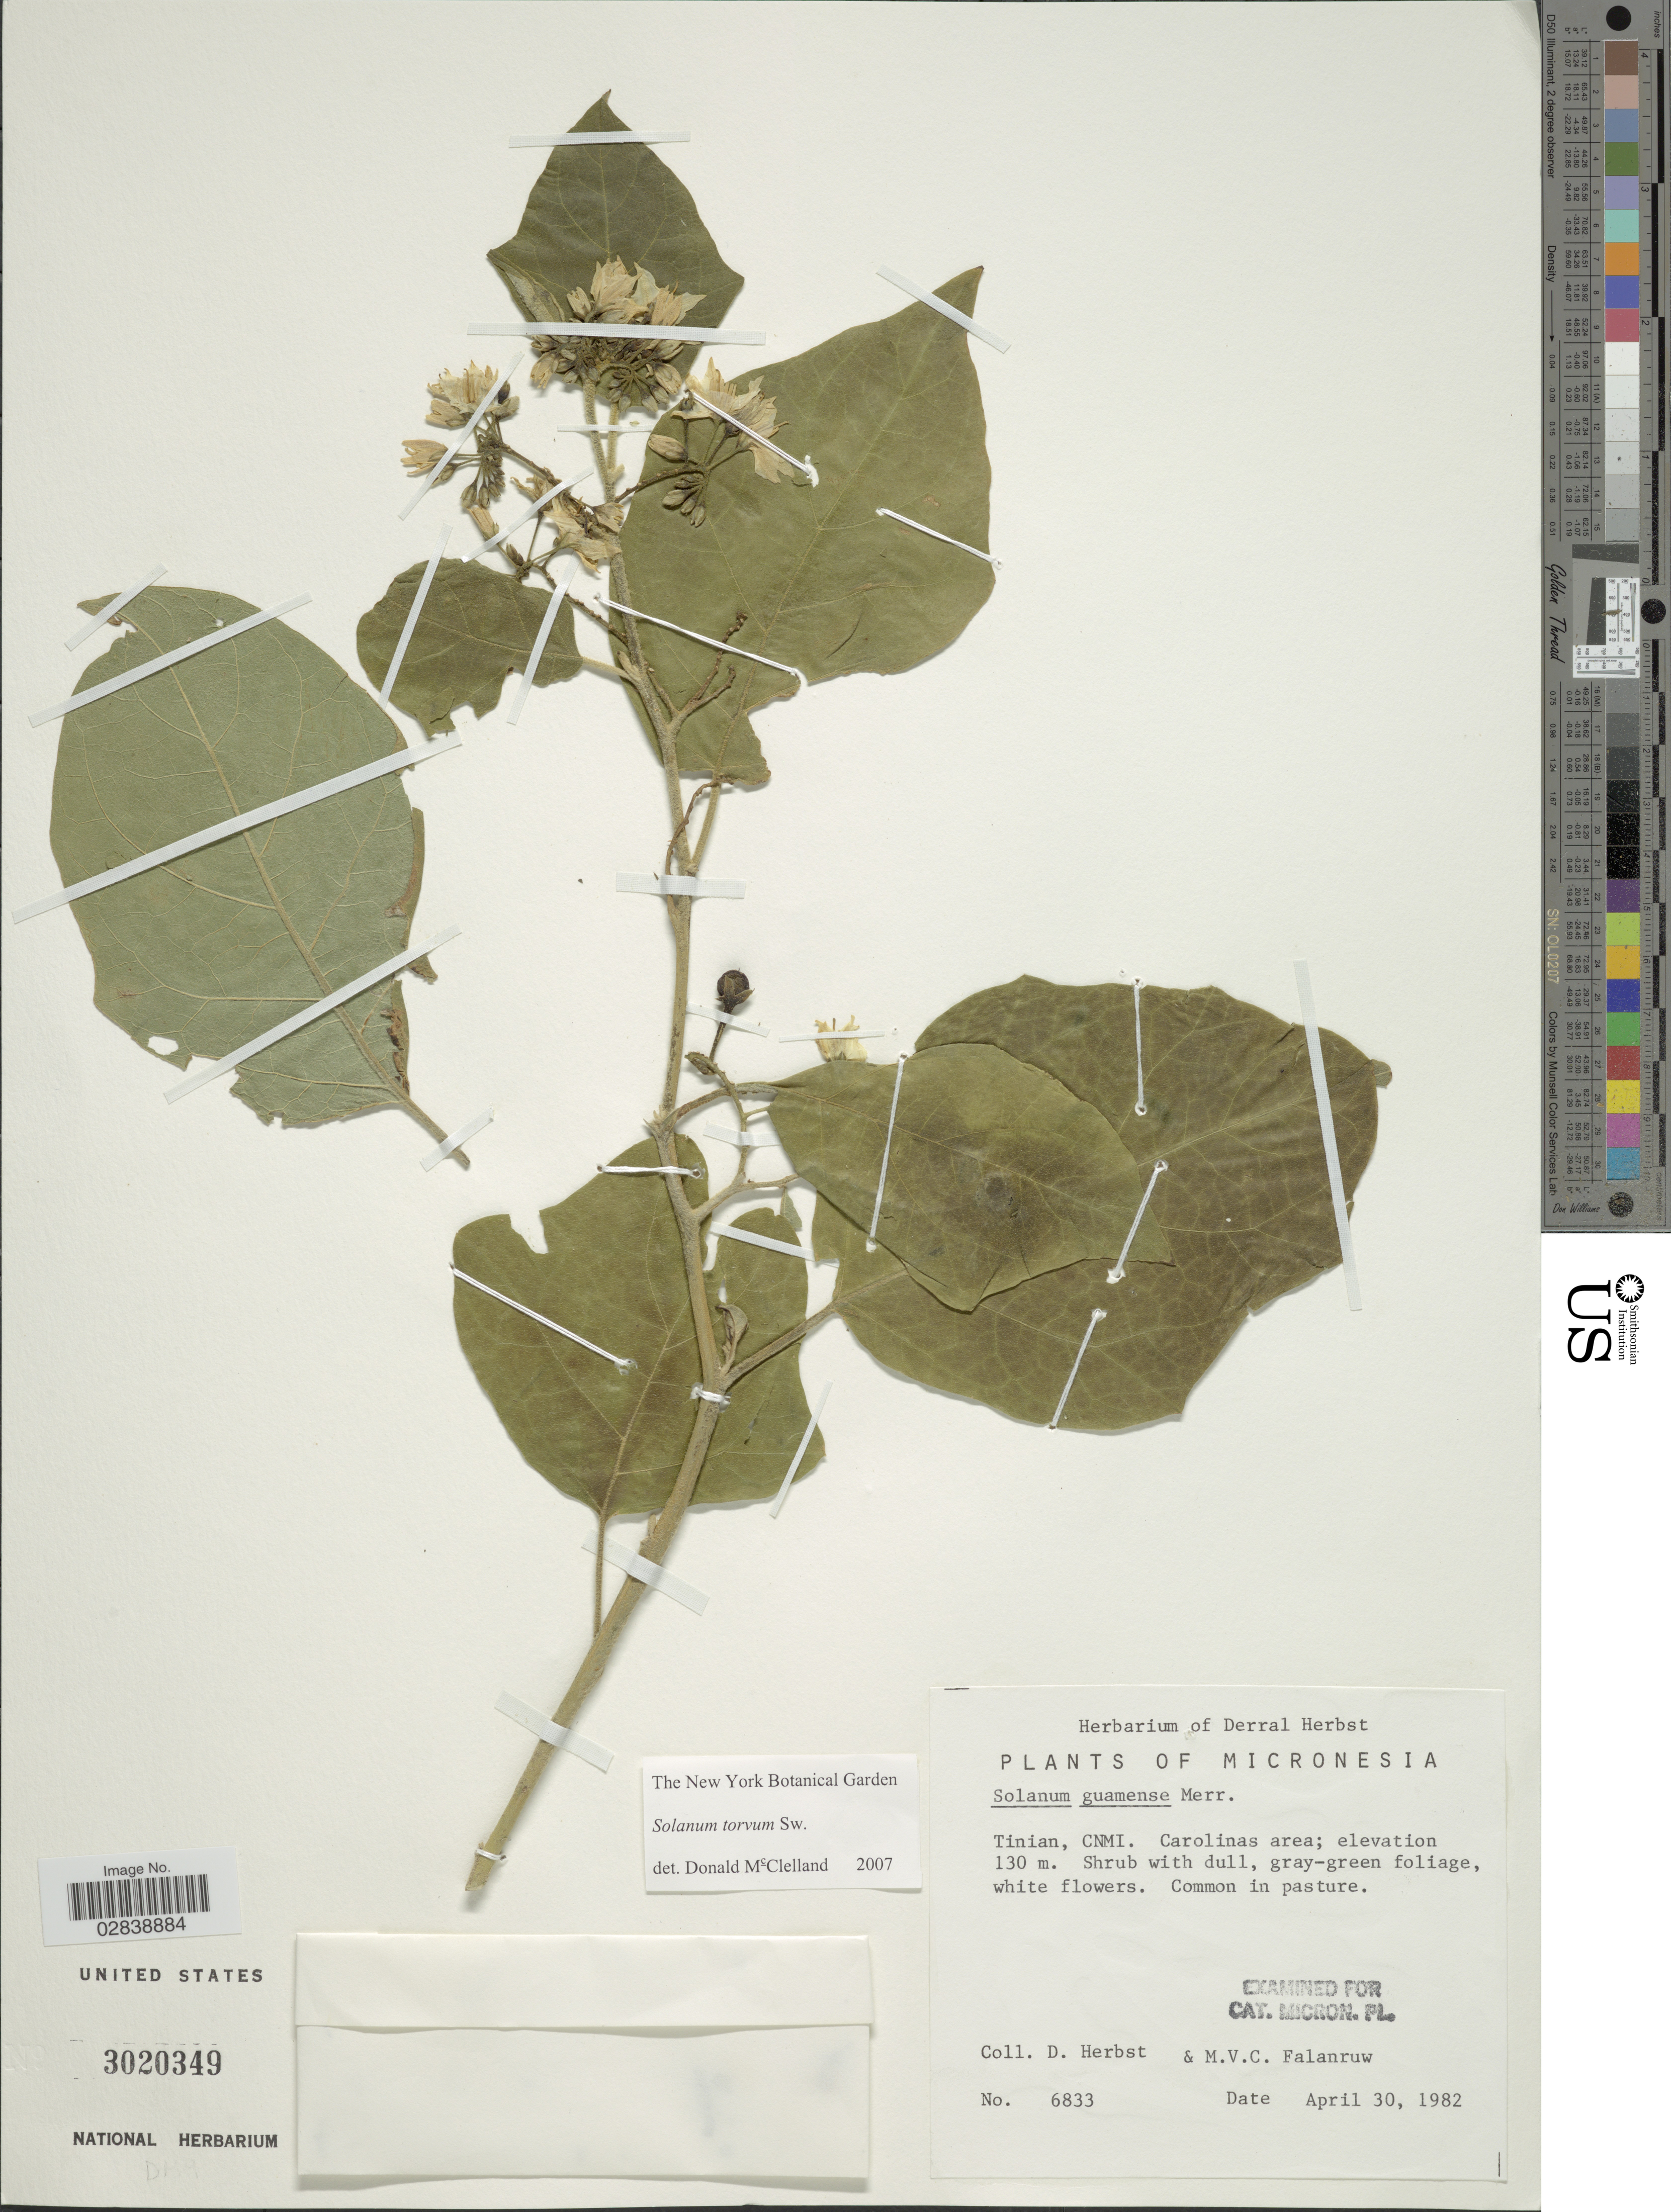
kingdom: Plantae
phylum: Tracheophyta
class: Magnoliopsida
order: Solanales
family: Solanaceae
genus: Solanum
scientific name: Solanum torvum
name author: Sw.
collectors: D. Herbst & M. V. Falanruw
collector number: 6833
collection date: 1982-04-30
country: Northern Mariana Islands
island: Tinian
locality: Tinian, CNMI. Carolinas area.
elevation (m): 130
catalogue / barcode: US 3020349